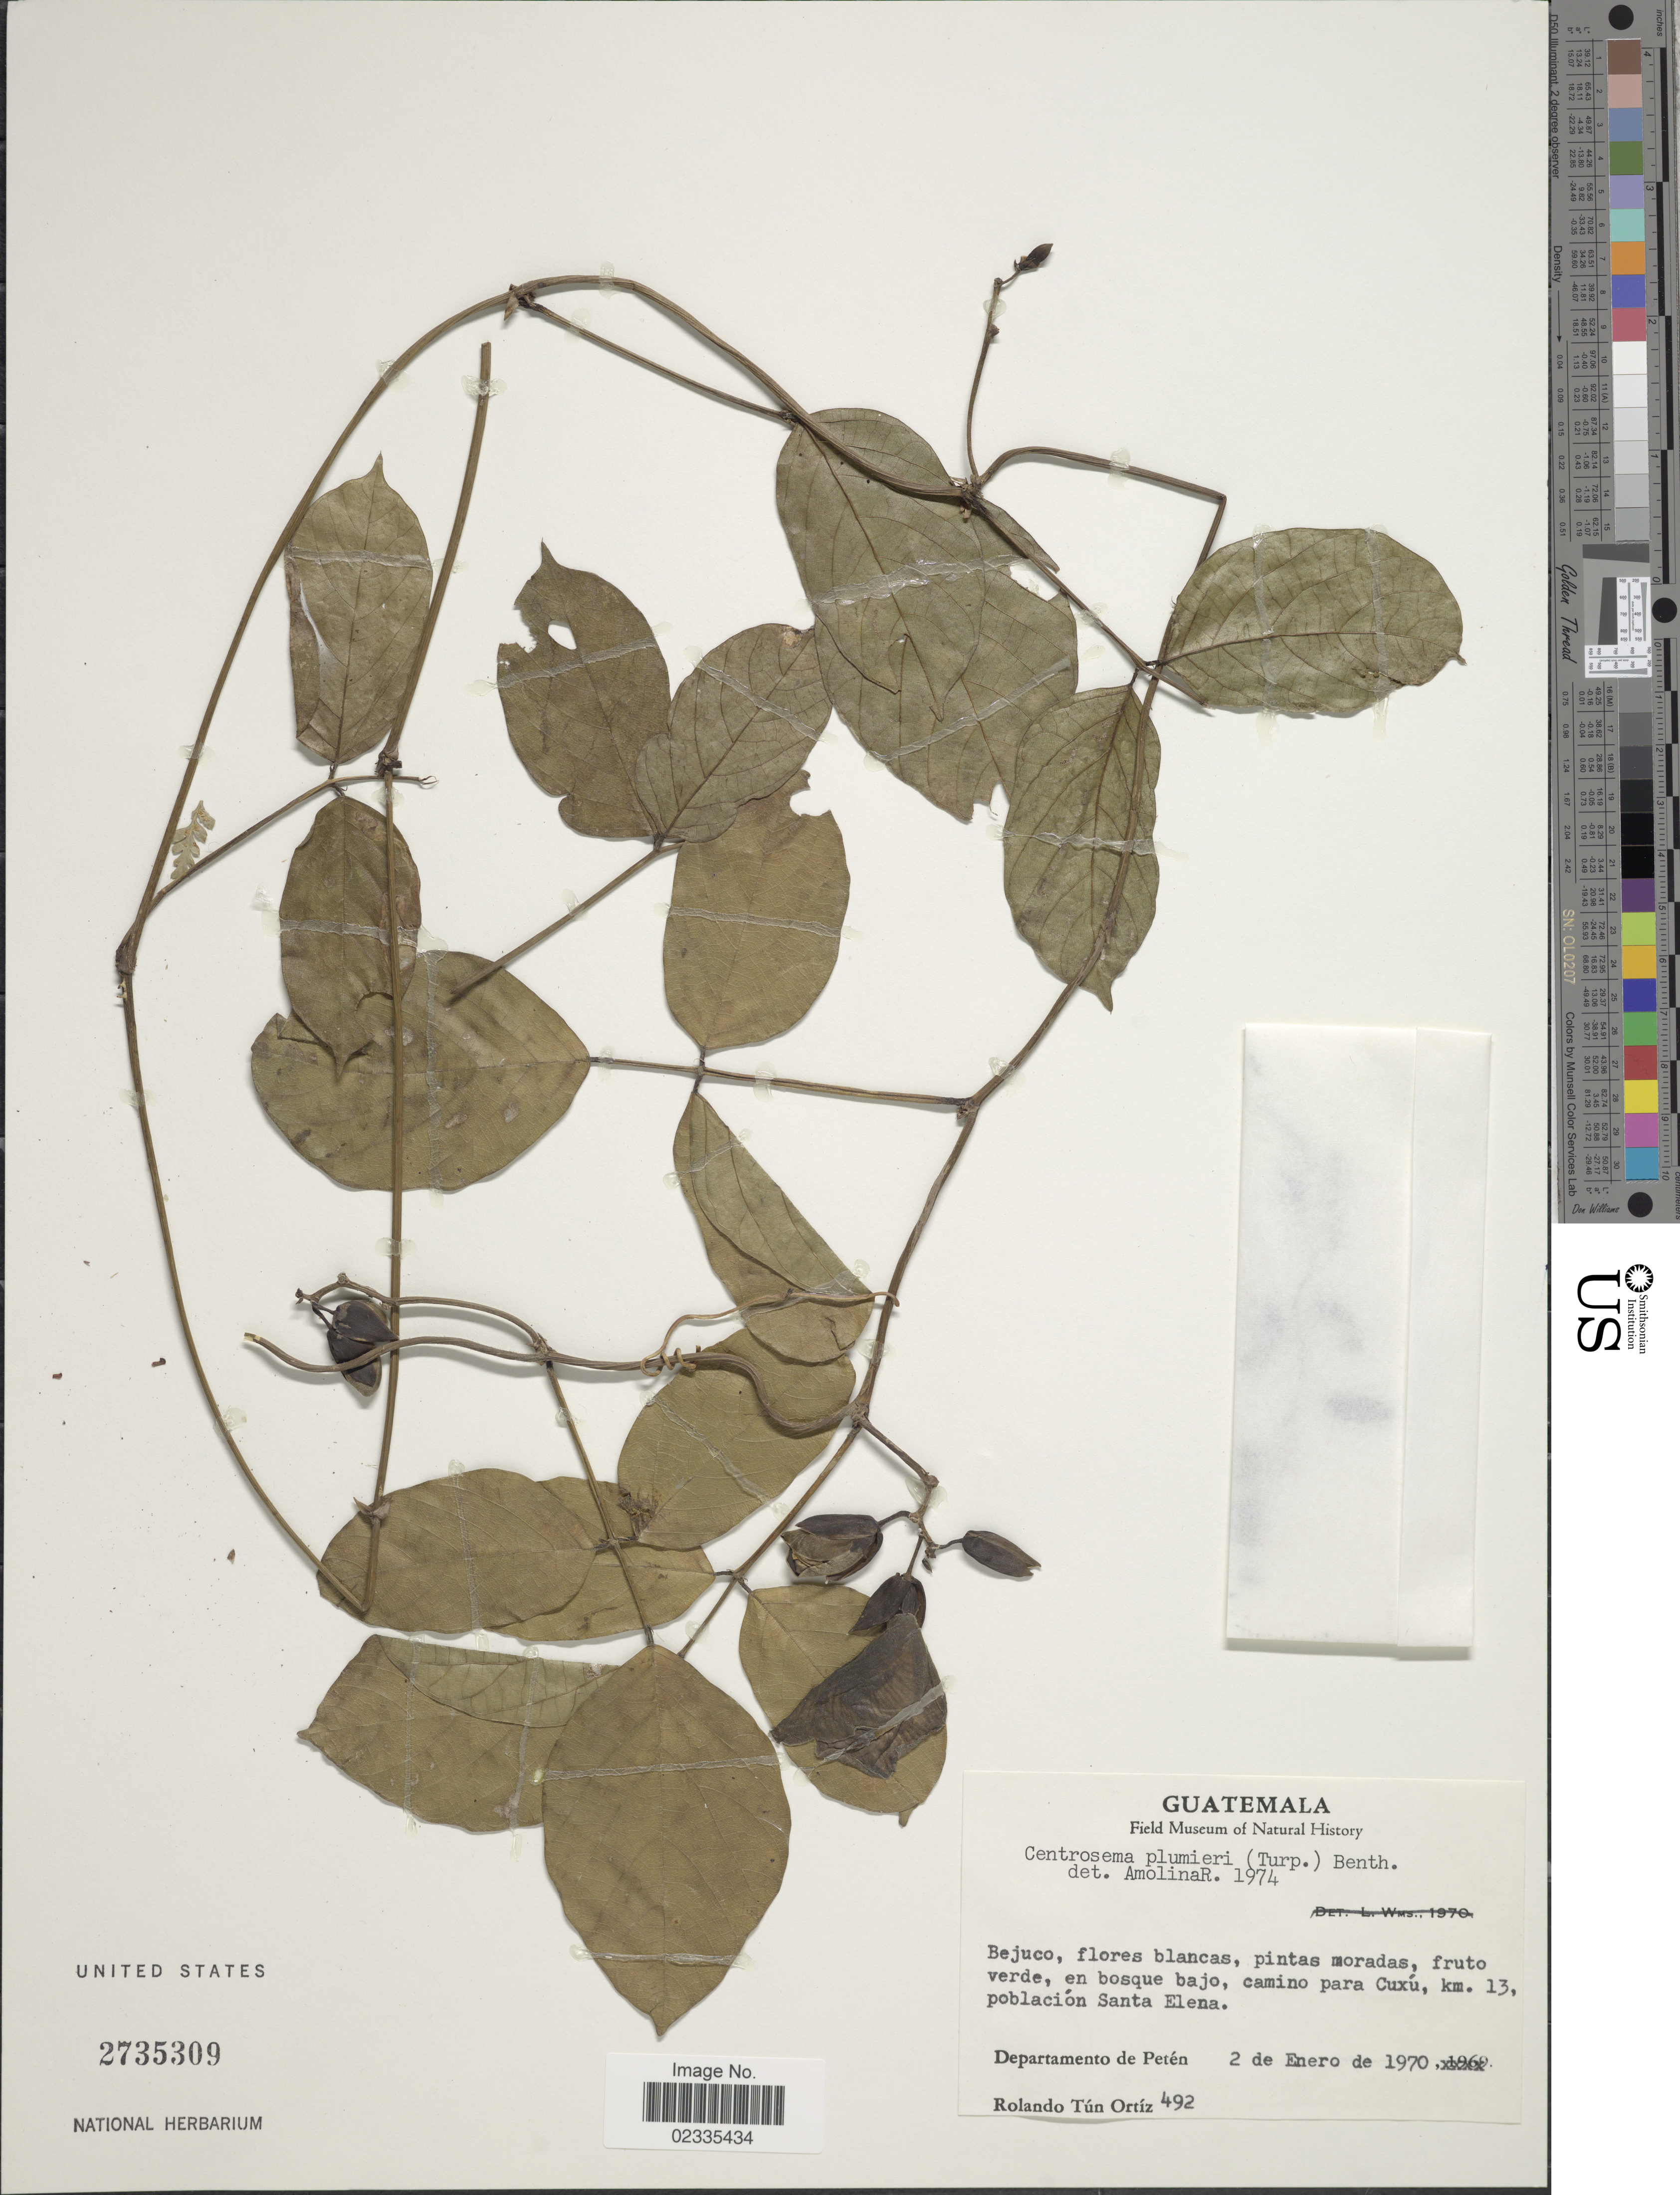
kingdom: Plantae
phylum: Tracheophyta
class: Magnoliopsida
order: Fabales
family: Fabaceae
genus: Centrosema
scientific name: Centrosema plumieri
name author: (Turpin ex Pers.) Benth.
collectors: R. Tún Ortíz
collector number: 492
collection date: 1970-01-02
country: Guatemala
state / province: El Petén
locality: Camino para Cuxu, km. 13, poblacion Santa Elena. Departamento de Peten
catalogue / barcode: US 2735309